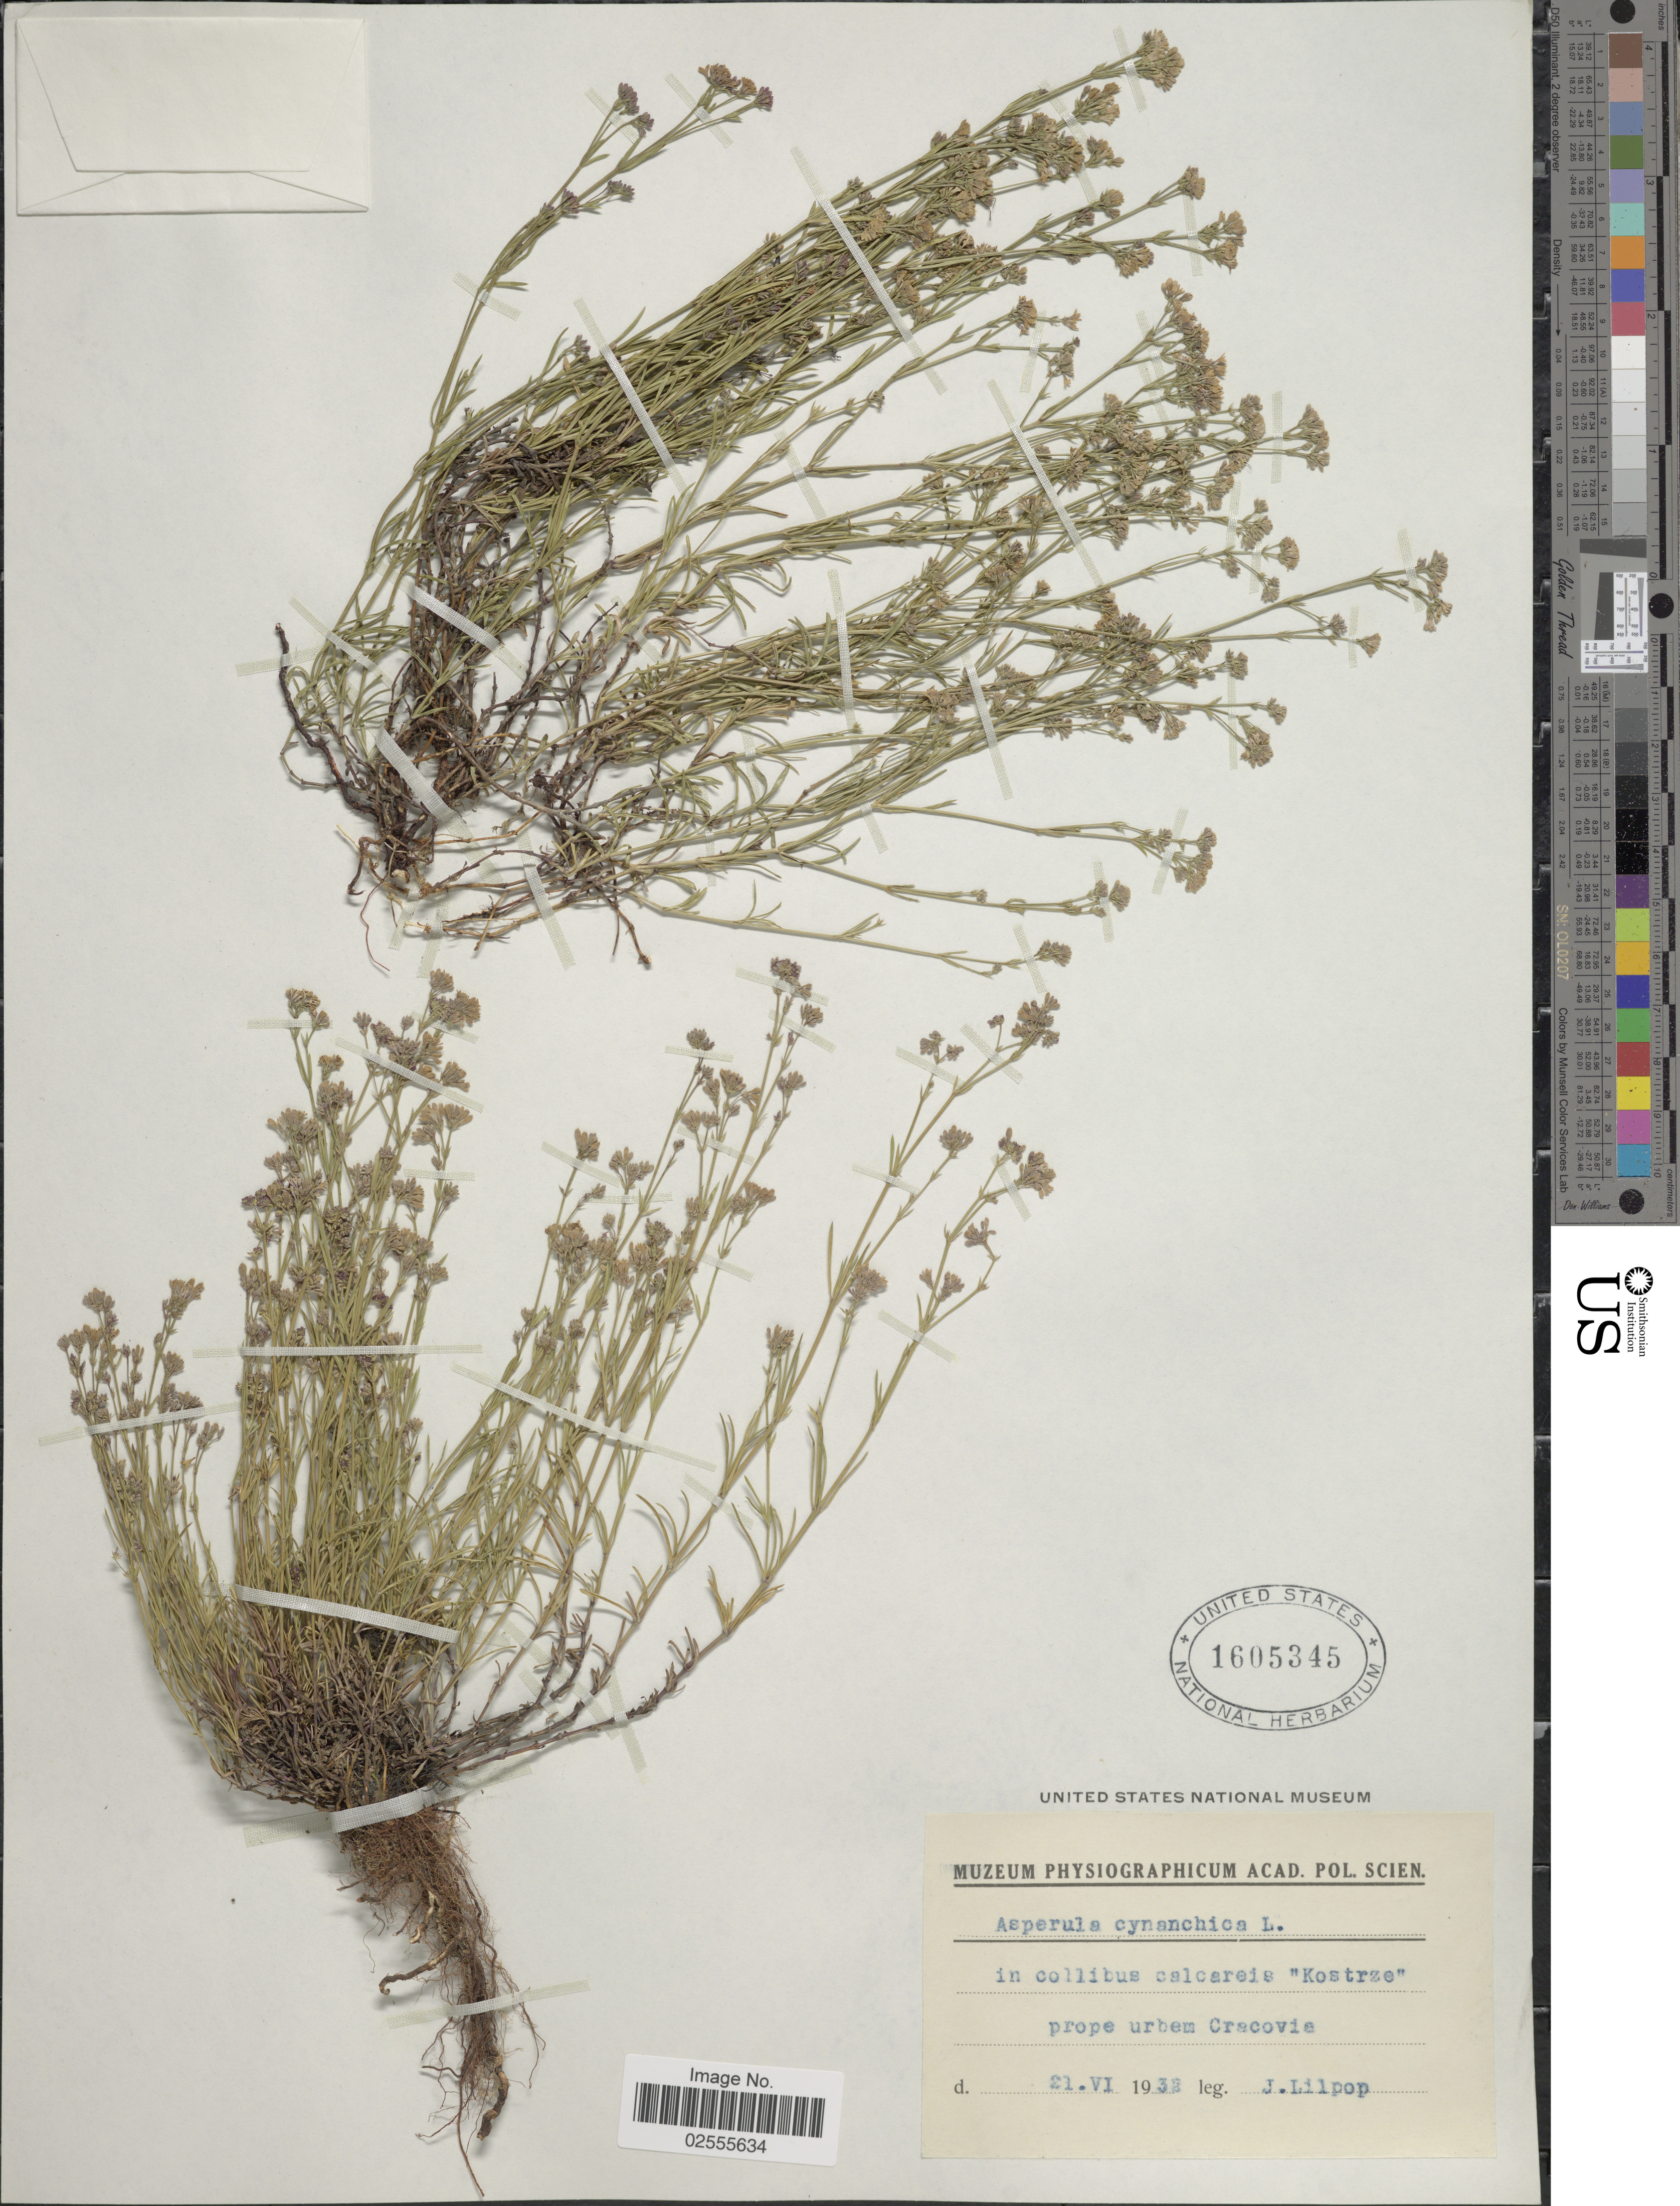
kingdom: Plantae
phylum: Tracheophyta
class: Magnoliopsida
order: Gentianales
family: Rubiaceae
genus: Asperula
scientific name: Asperula cynanchica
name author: L.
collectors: J. Lilpop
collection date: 1938-06-21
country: Poland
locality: In collibus calcareis "Kostrze" prope urbem Cracovia.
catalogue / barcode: US 1605345